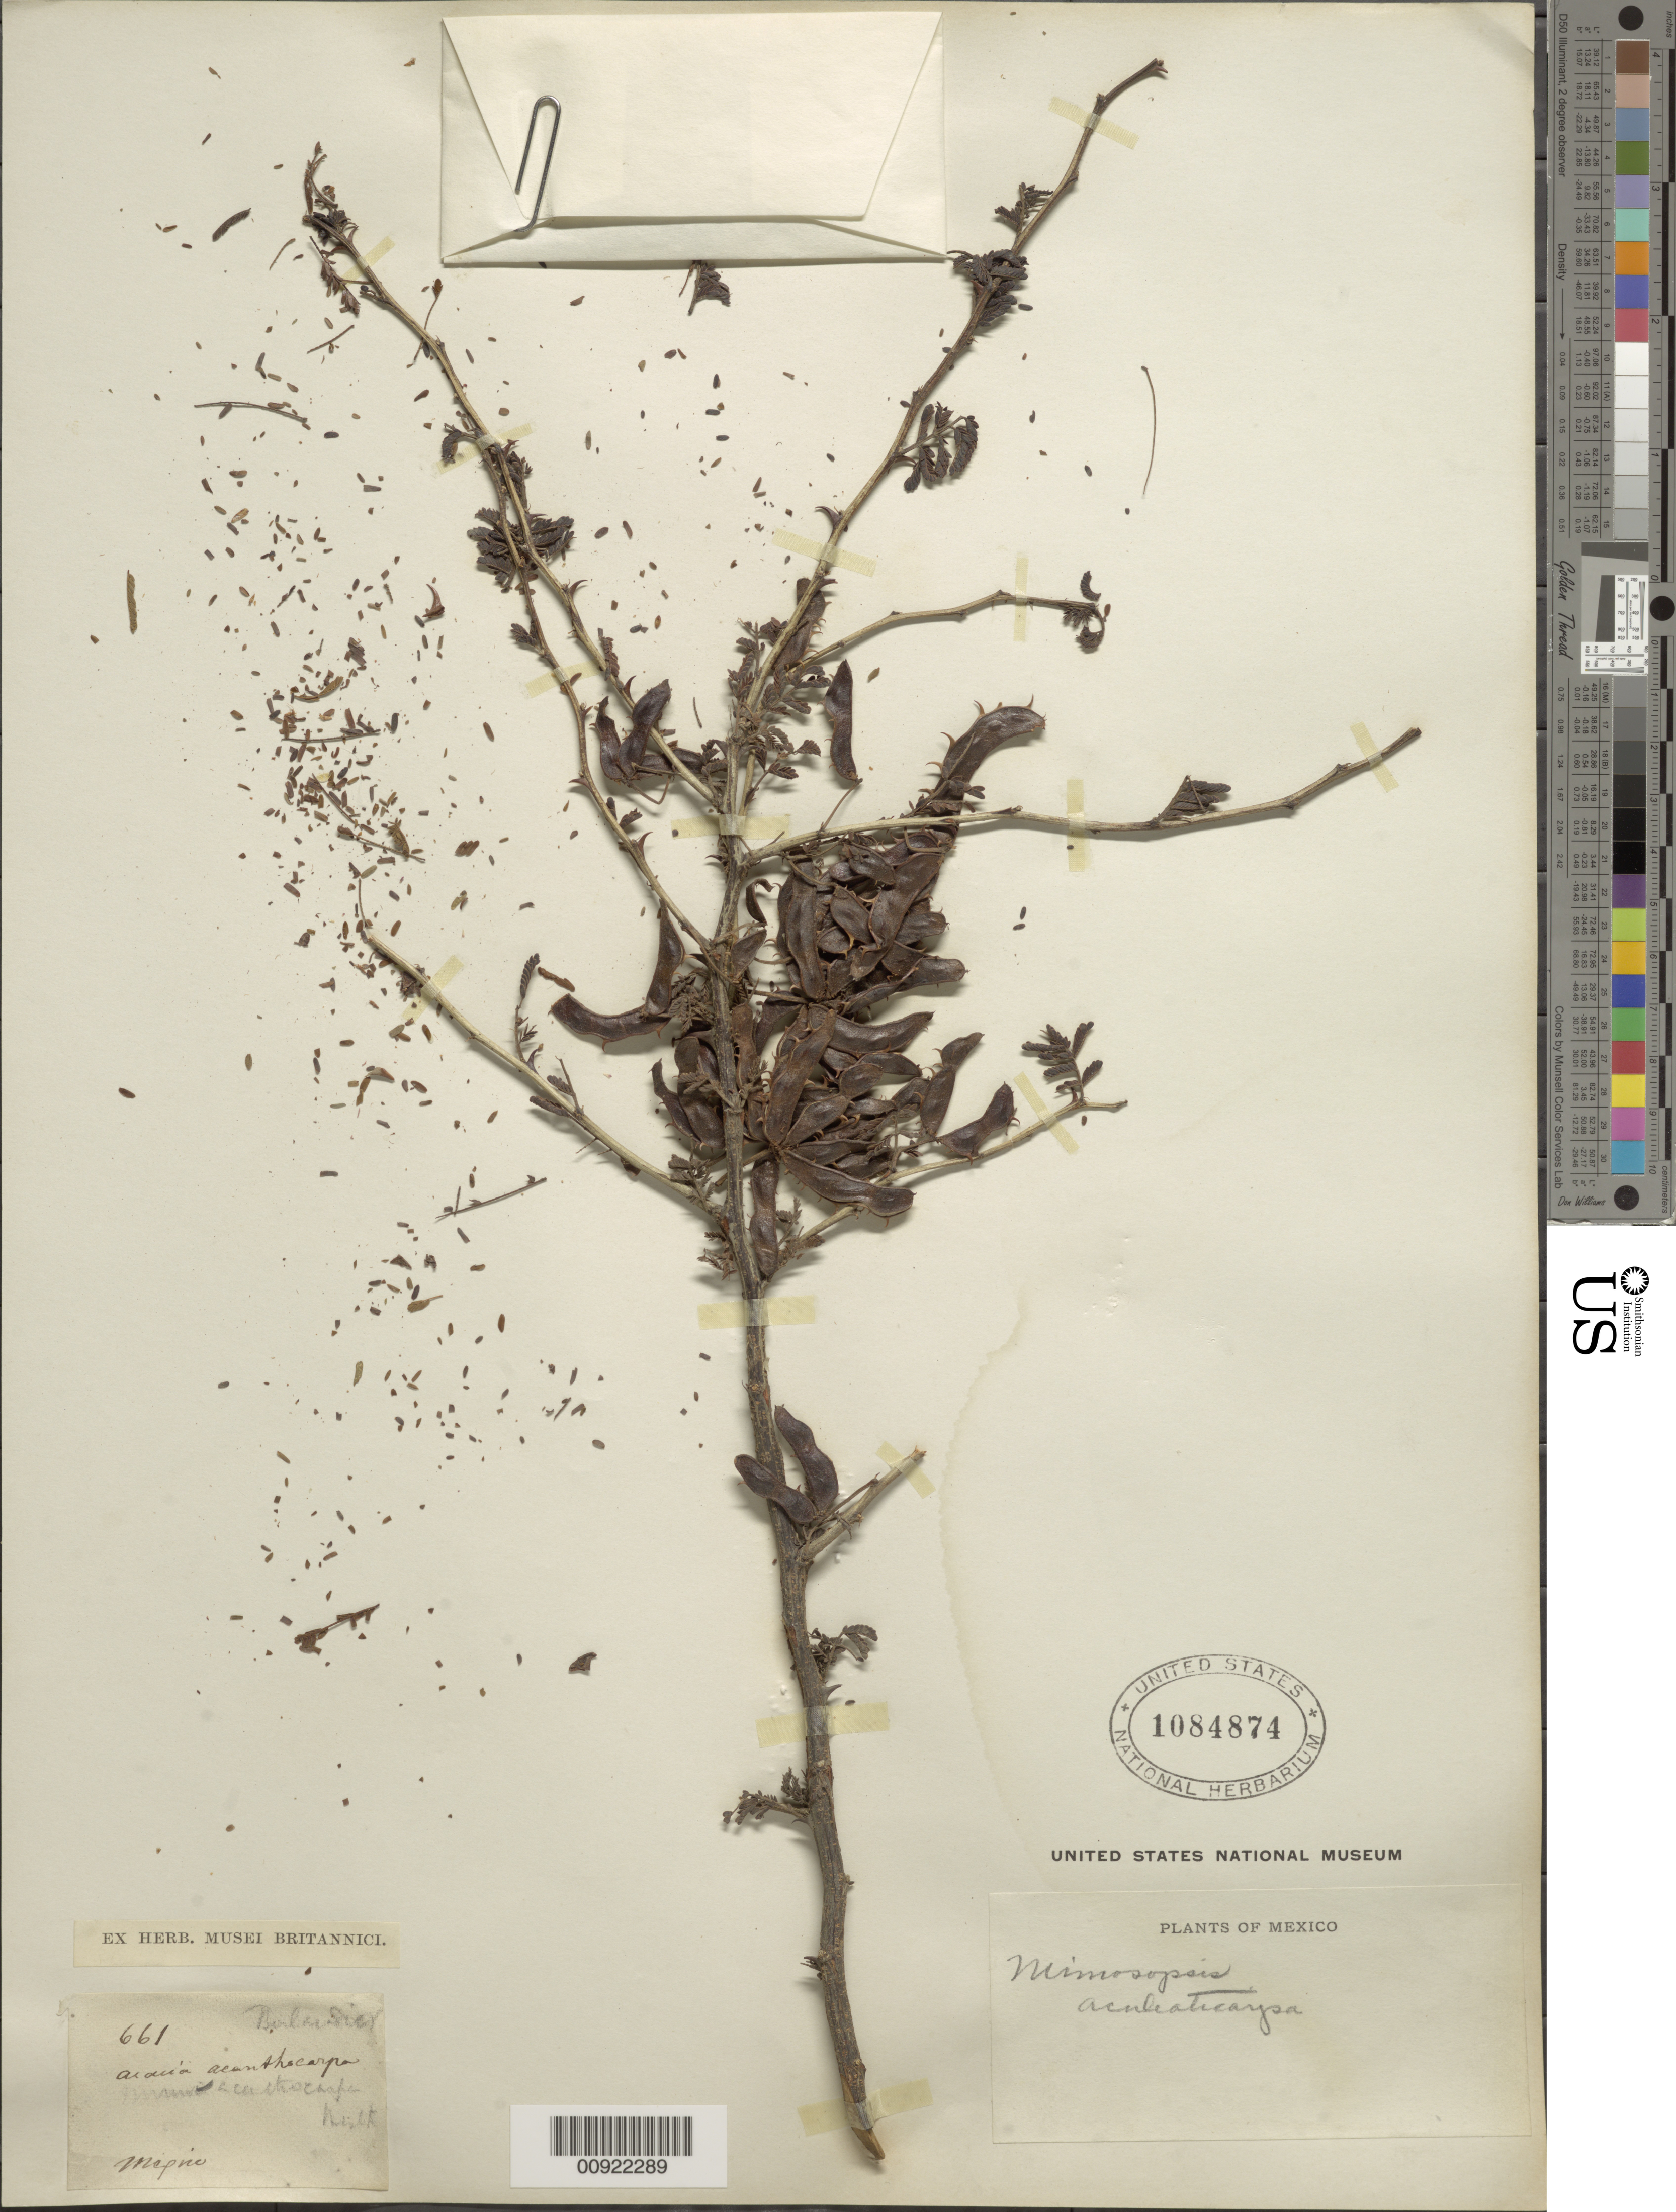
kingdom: Plantae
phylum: Tracheophyta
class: Magnoliopsida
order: Fabales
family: Fabaceae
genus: Mimosa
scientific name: Mimosa aculeaticarpa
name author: Ortega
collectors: ex herb. Musei Britannici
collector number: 661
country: Mexico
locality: Mexico.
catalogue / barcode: US 1084874